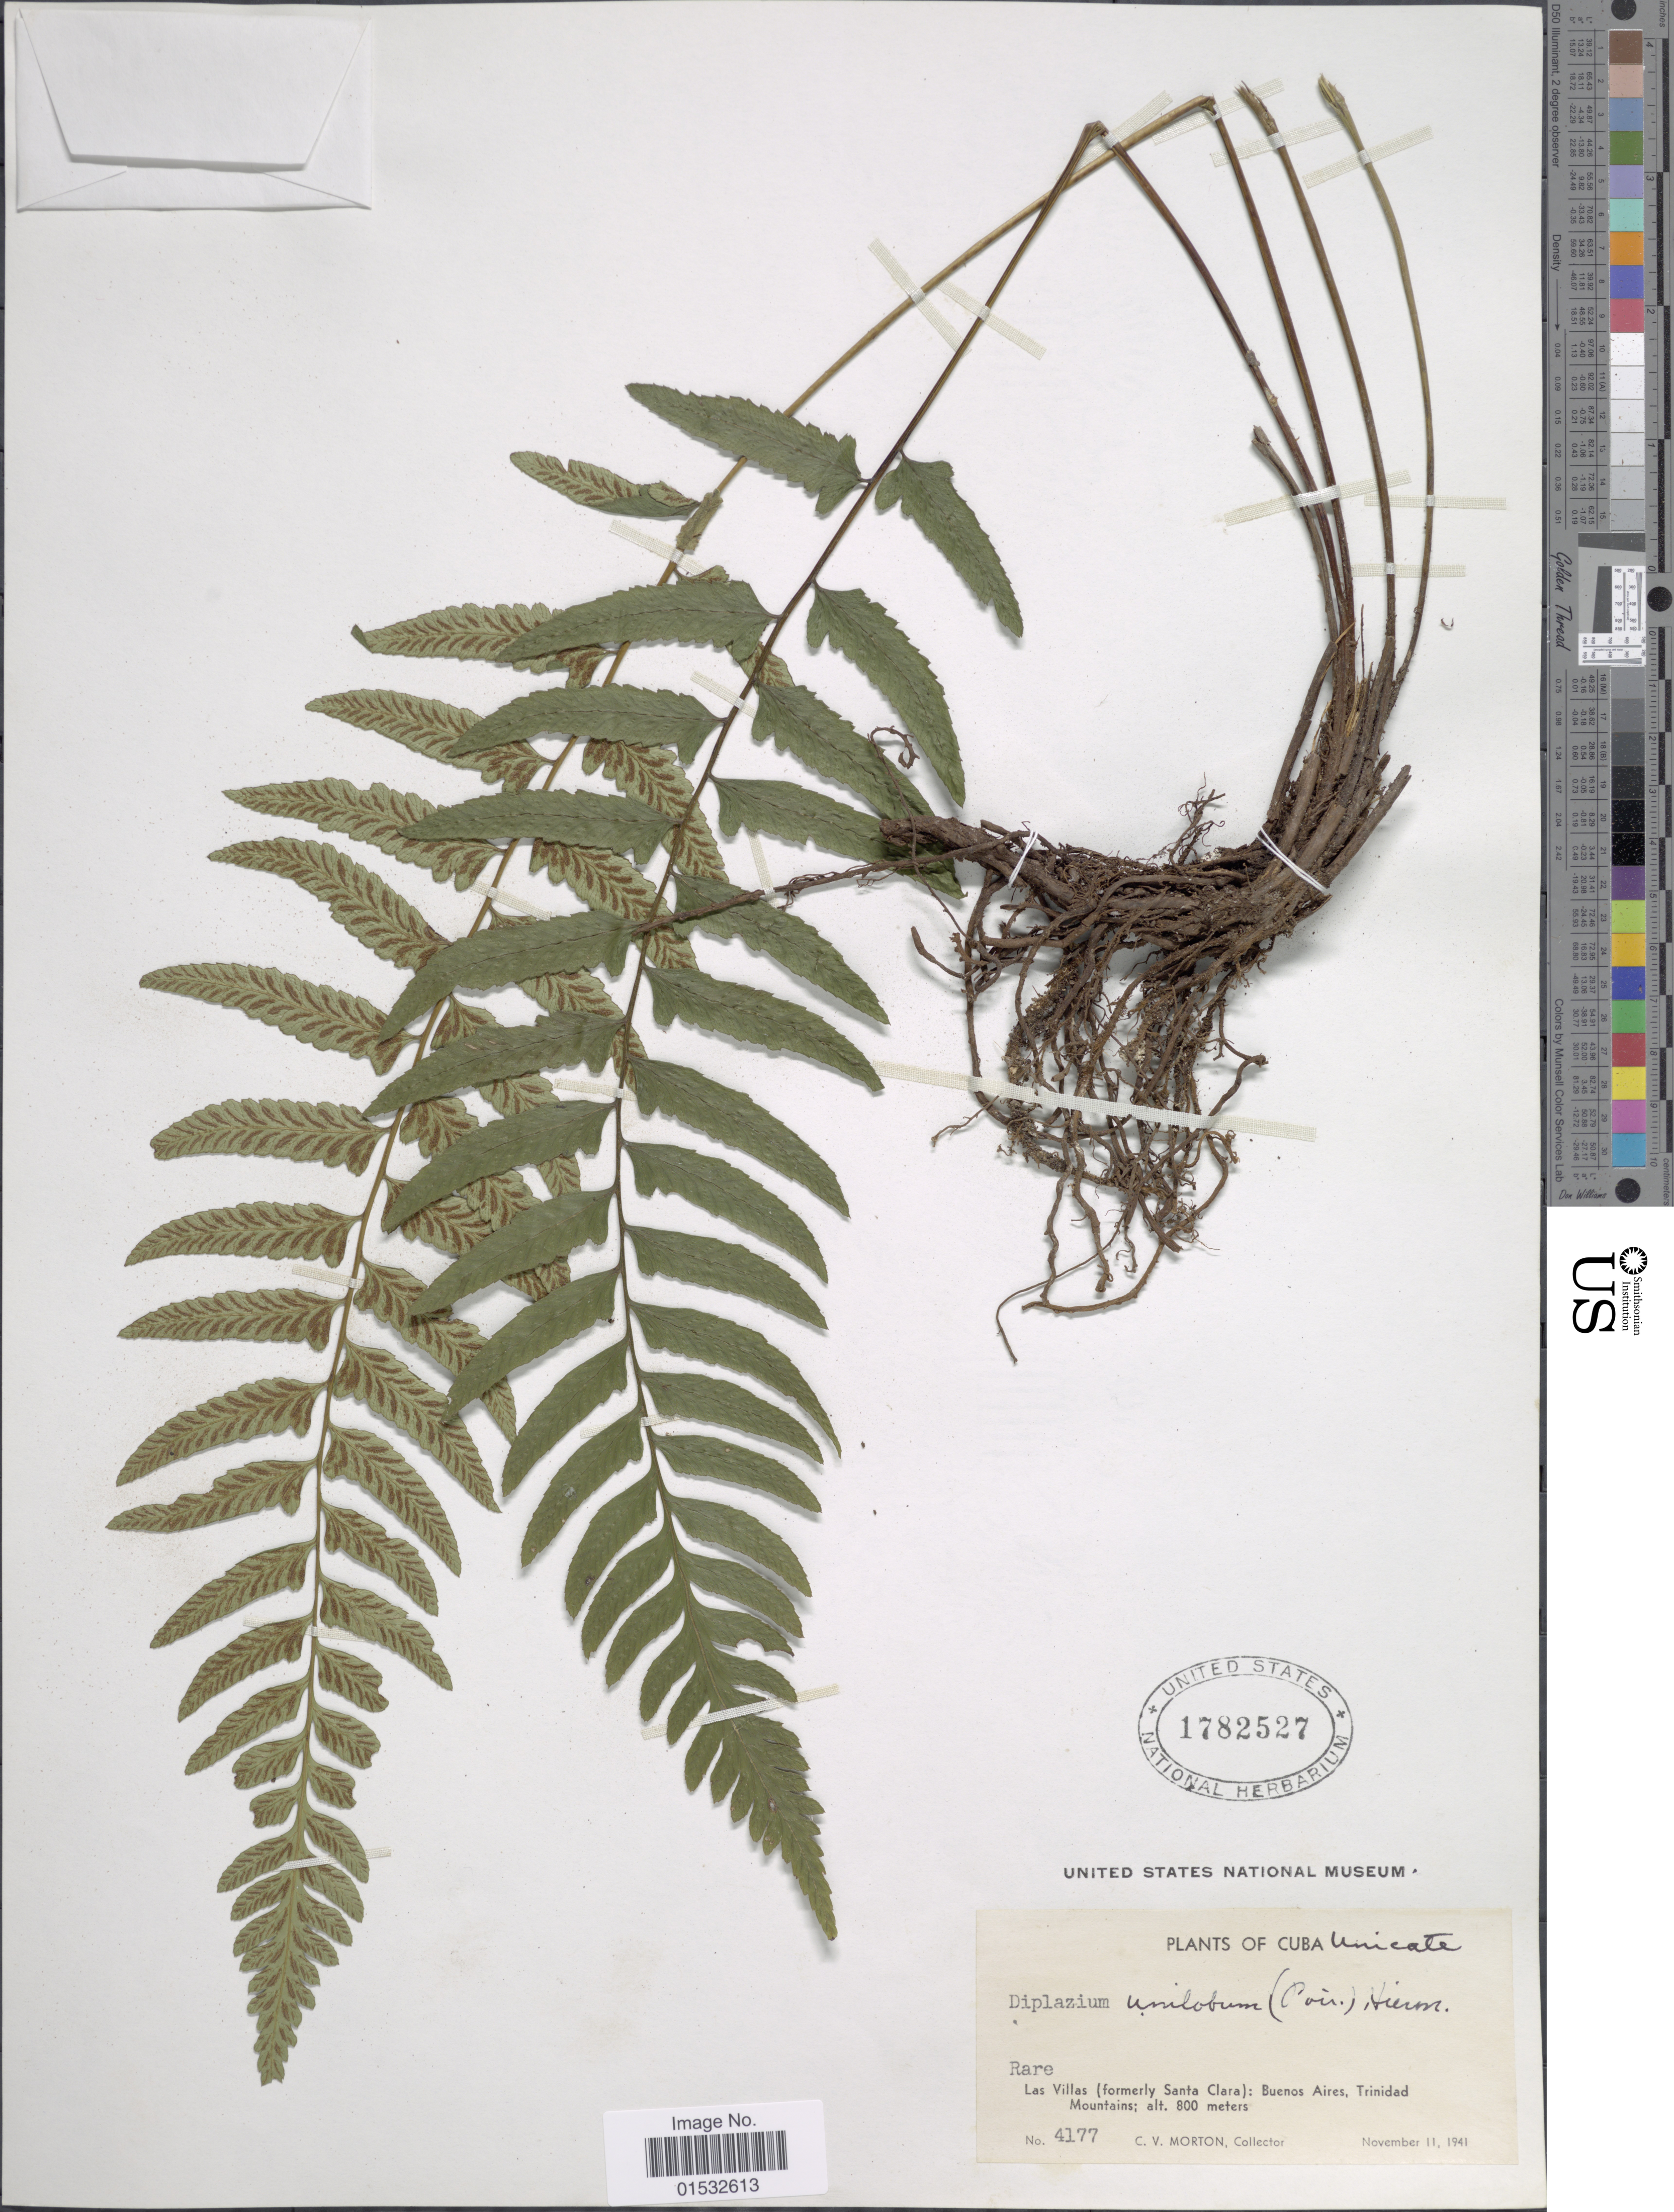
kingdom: Plantae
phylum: Tracheophyta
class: Polypodiopsida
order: Polypodiales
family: Athyriaceae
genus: Diplazium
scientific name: Diplazium cristatum x D. unilobum (Poir.) Hieron.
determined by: Sánchez, C.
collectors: C. V. Morton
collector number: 4177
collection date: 1941-11-11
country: Cuba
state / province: Las Villas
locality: Las Villas (formerly Santa Clara): Buenos Aires, Trinidad Mountains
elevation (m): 800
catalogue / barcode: US 1782527